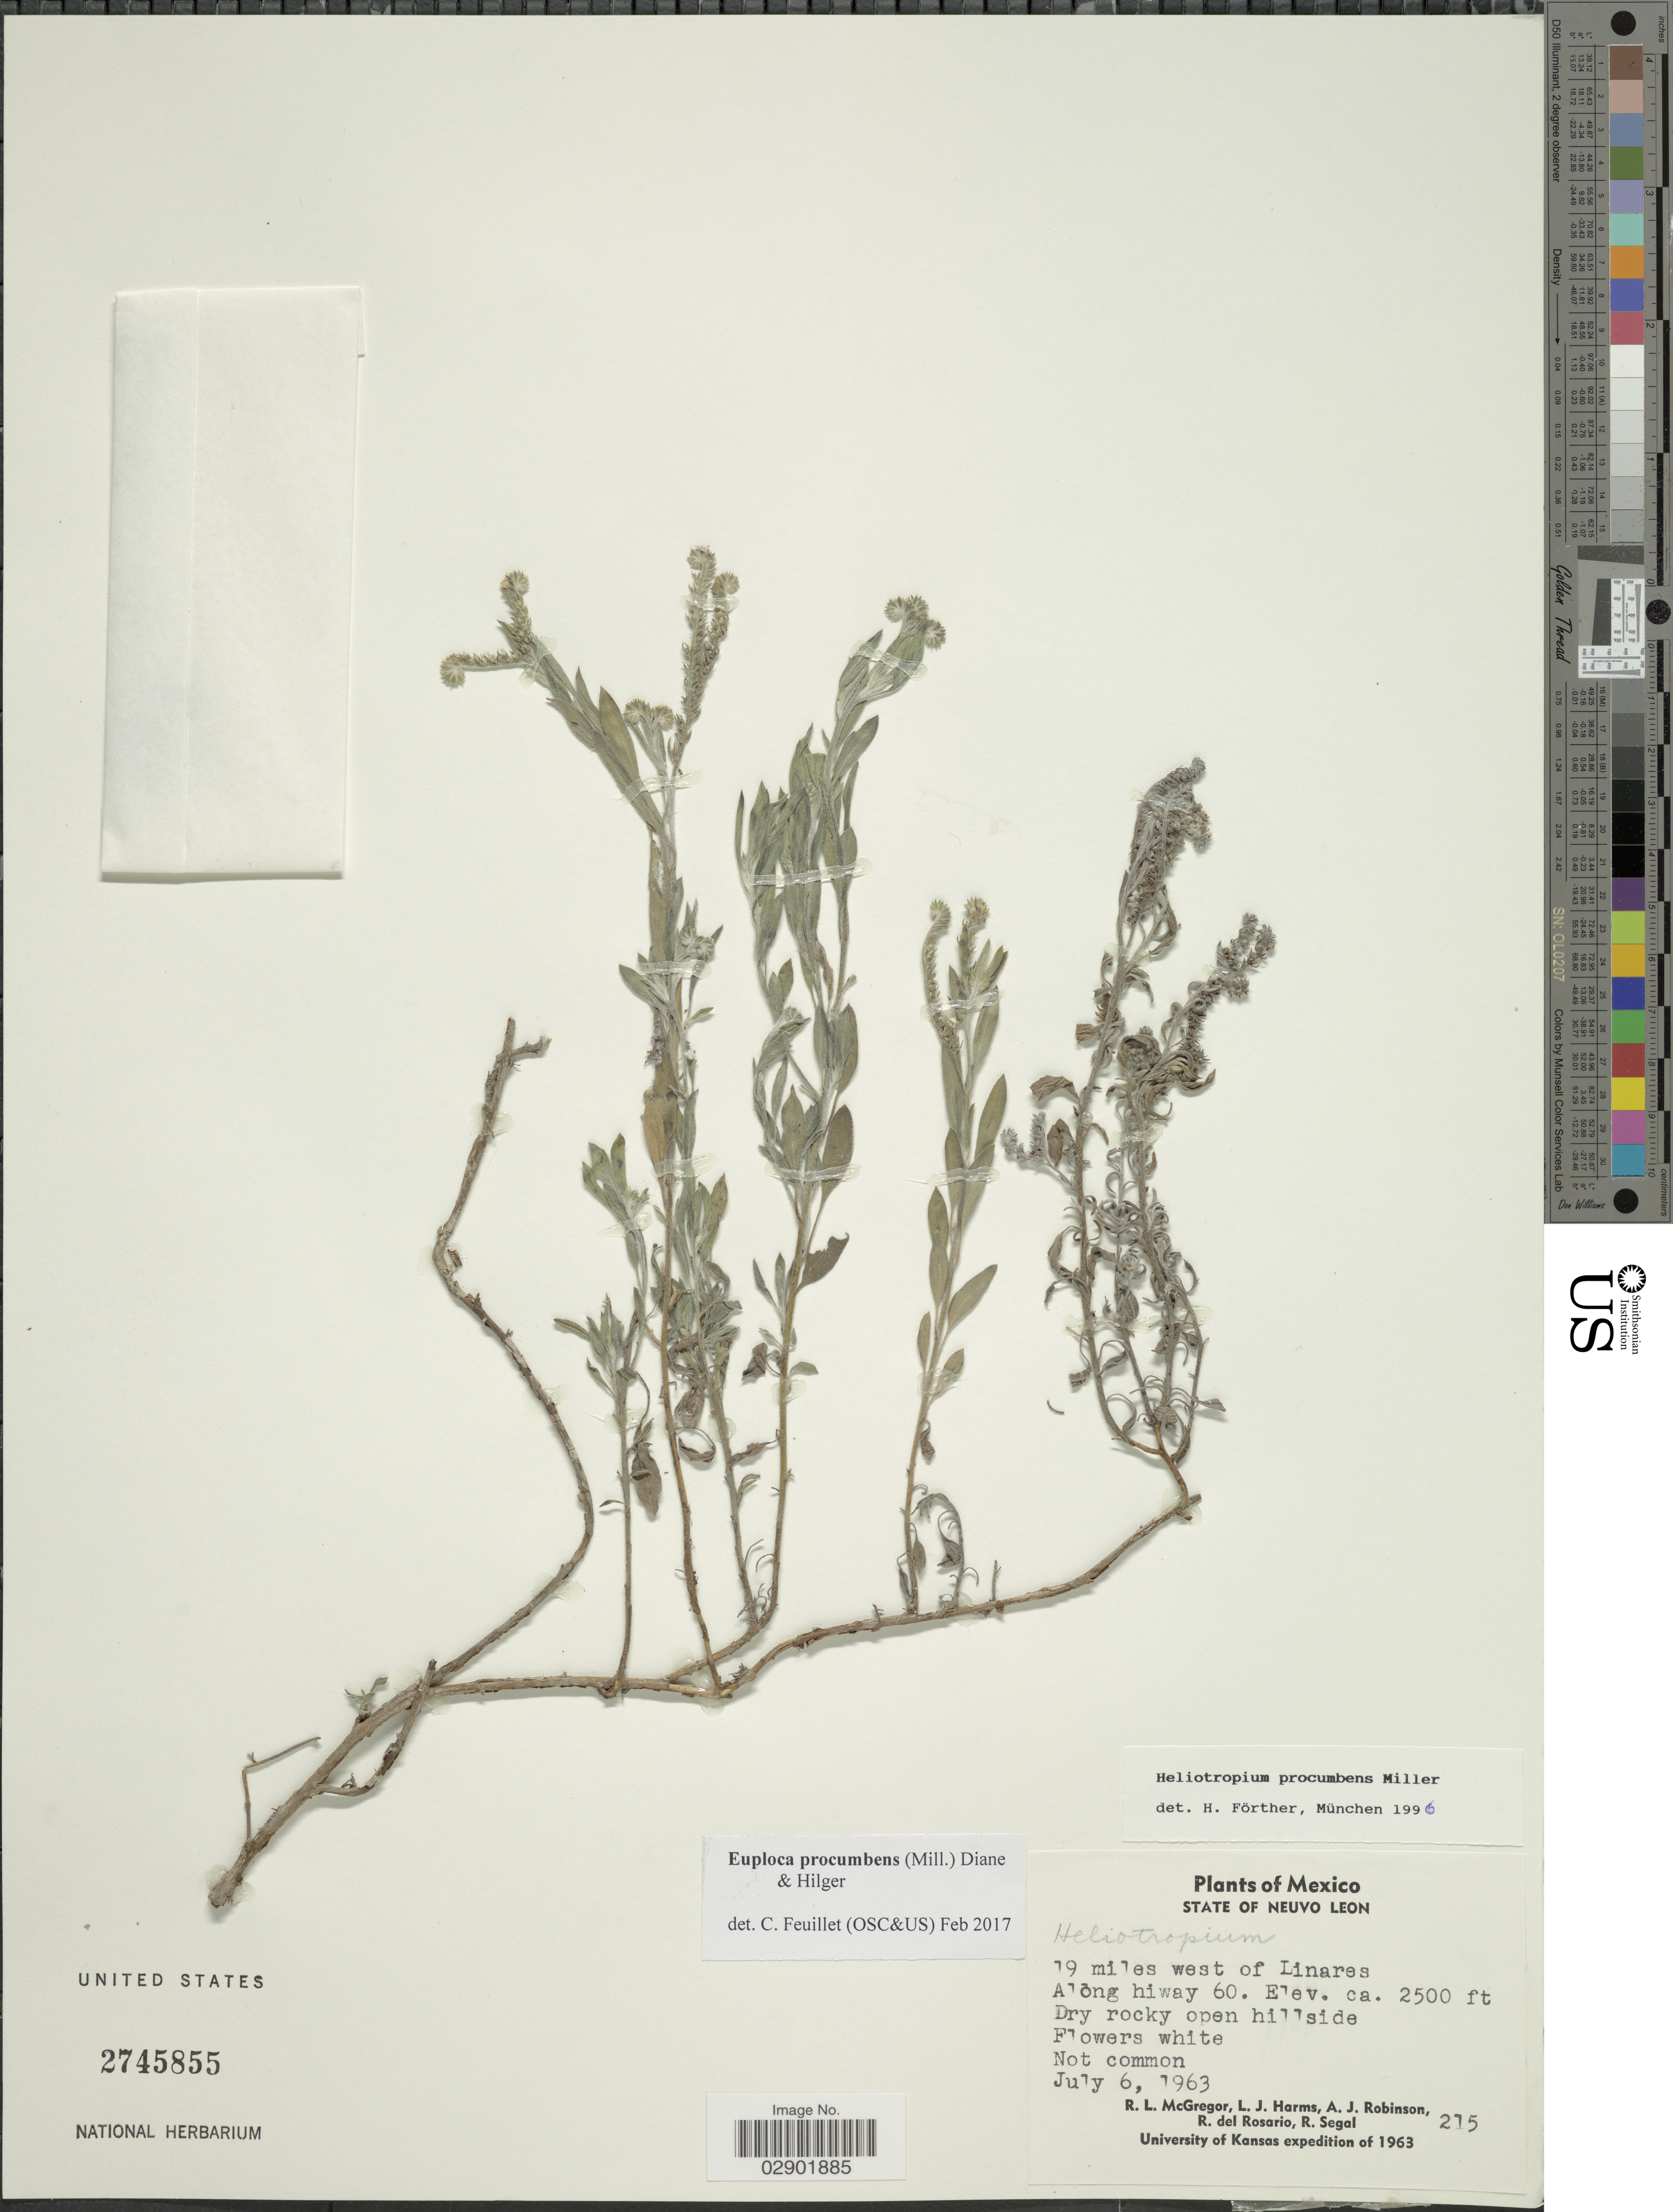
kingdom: Plantae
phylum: Tracheophyta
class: Magnoliopsida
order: Boraginales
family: Heliotropiaceae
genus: Euploca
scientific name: Euploca procumbens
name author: (Mill.) Diane & Hilger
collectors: R. McGregor, L. Harms, A. J. Robinson, R. del Rosario & R. Segal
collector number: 215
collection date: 1963-07-06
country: Mexico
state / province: Nuevo León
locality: Along hiway 60.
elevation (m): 762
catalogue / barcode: US 2745855